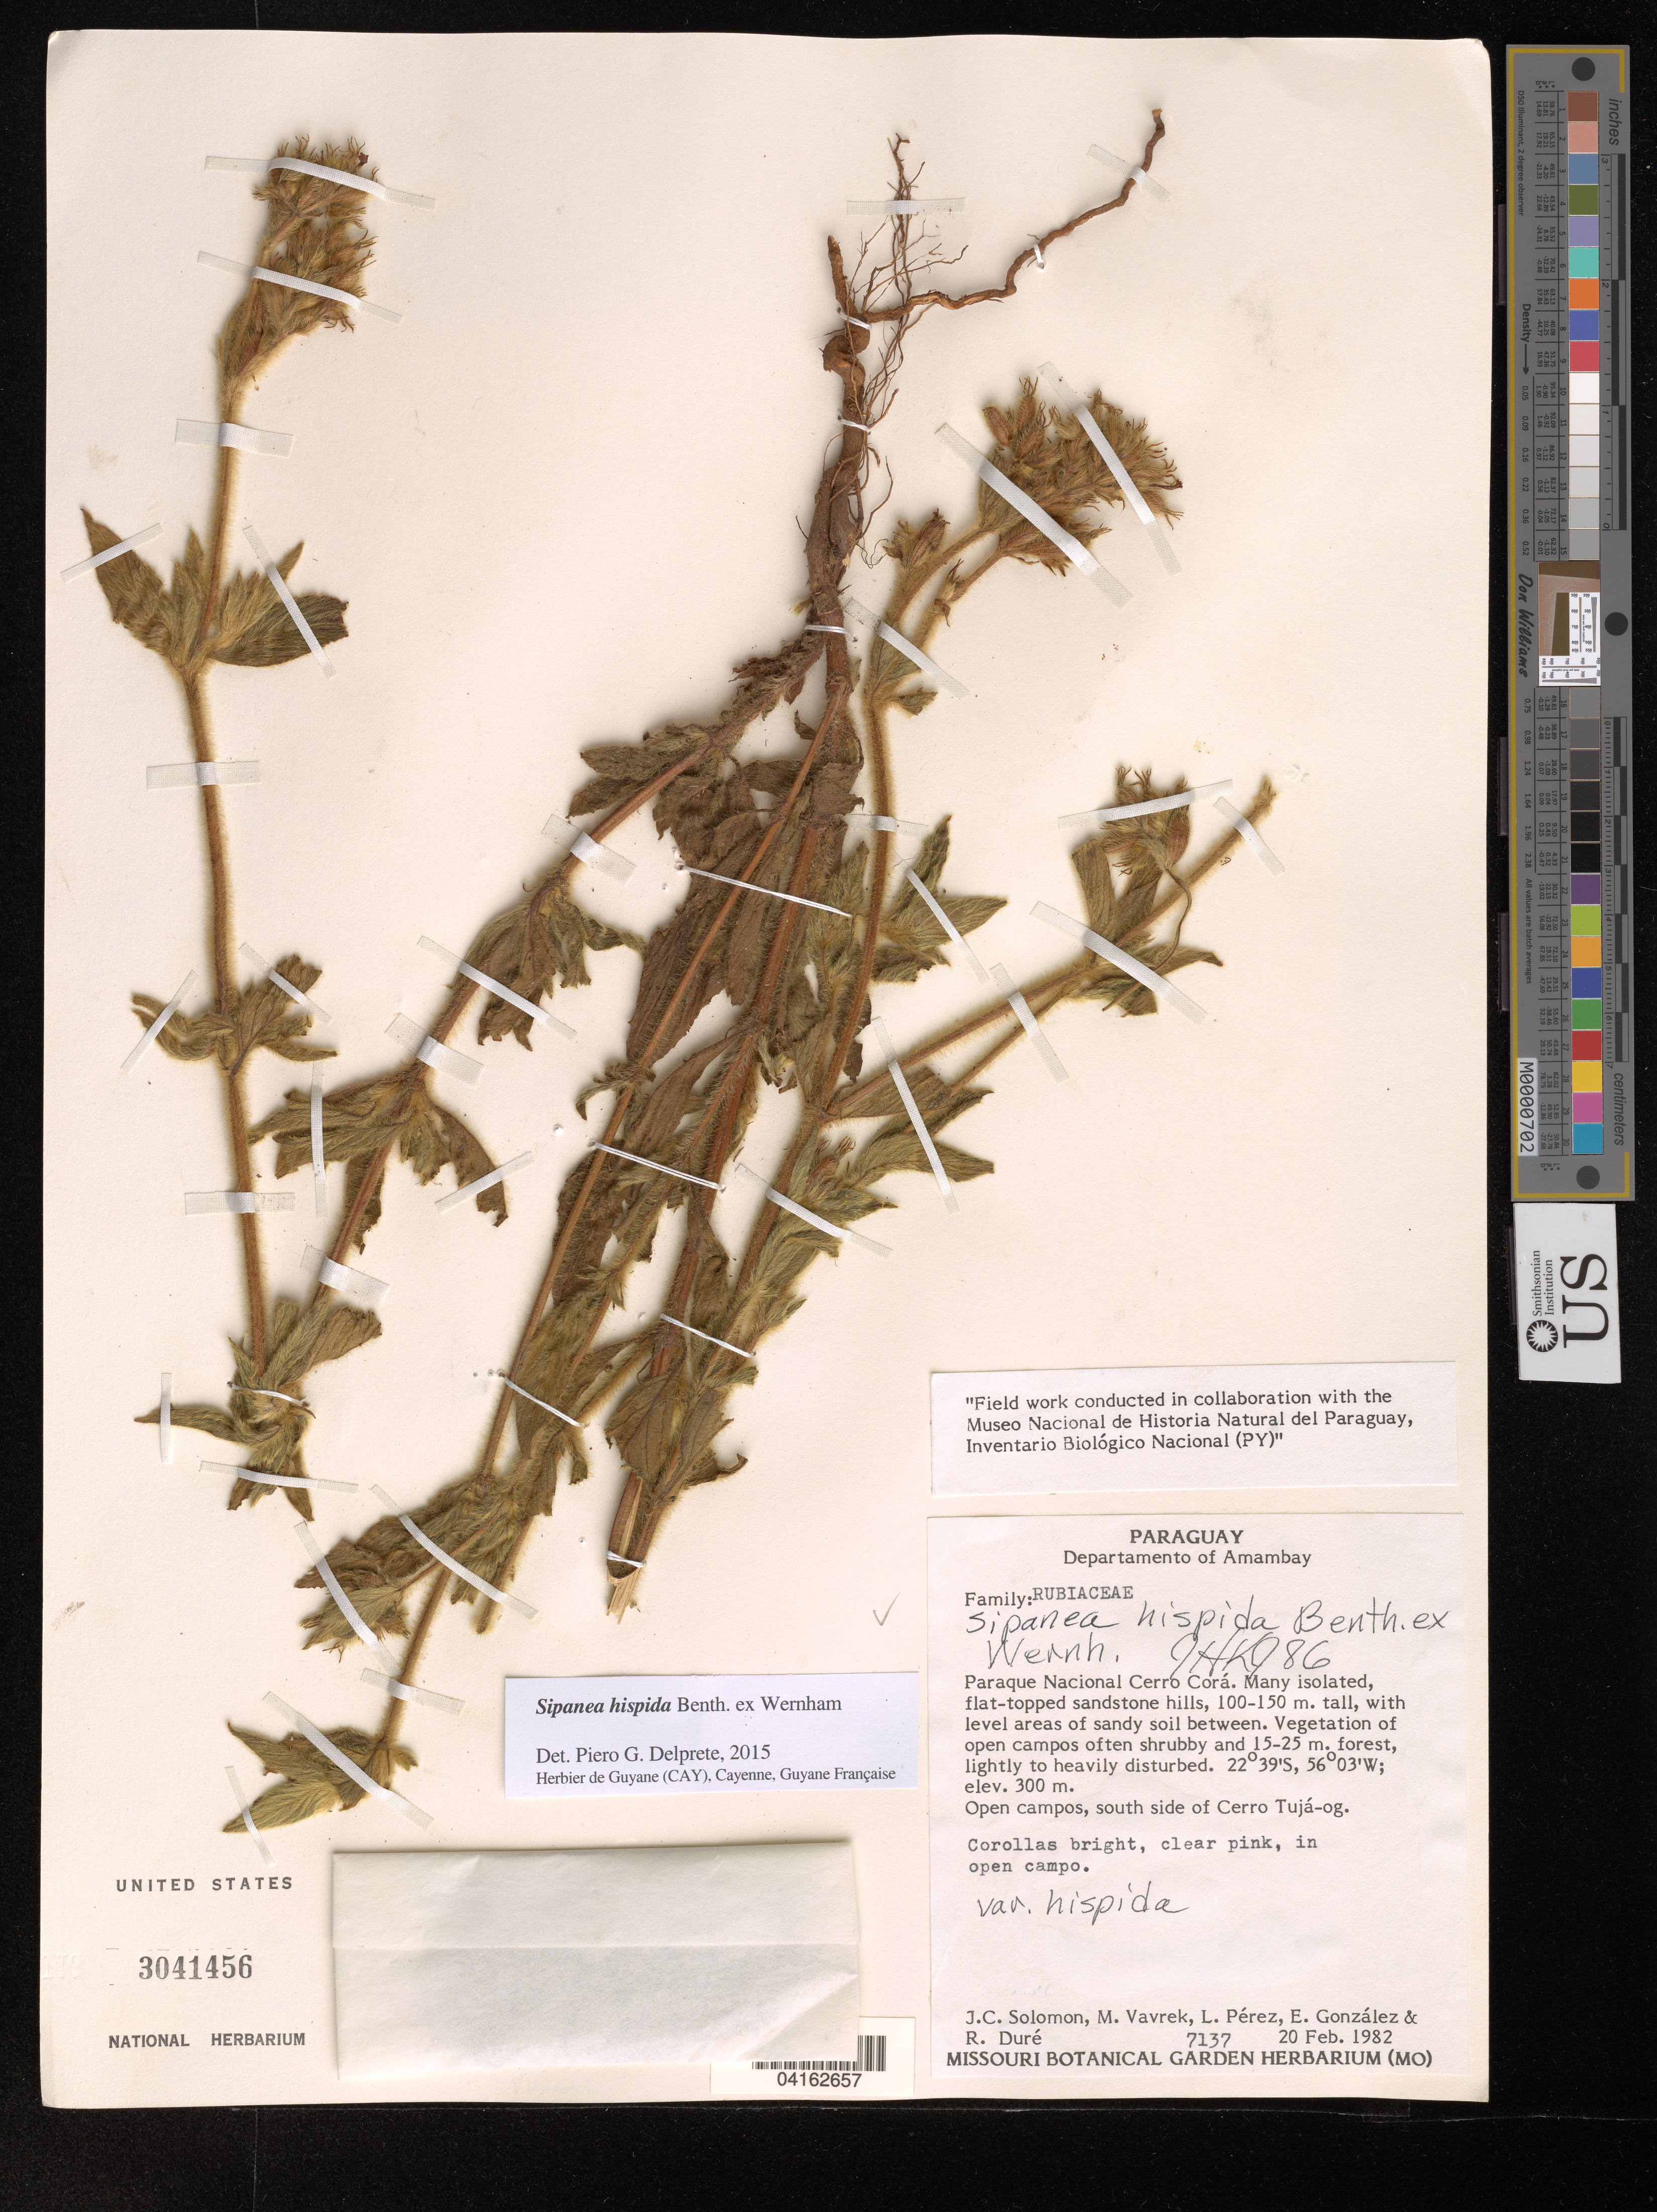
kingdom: Plantae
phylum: Tracheophyta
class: Magnoliopsida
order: Gentianales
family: Rubiaceae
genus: Sipanea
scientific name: Sipanea hispida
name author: Benth. ex Wernham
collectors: J. C. Solomon, M. Vavrek, L. Pérez & E. González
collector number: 7137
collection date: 1982-02-20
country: Paraguay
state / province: Amambay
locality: Paraque Nacional Cerro Corá. Open campos, south side of Cerro Tujá-og.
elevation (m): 300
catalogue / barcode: US 3041456